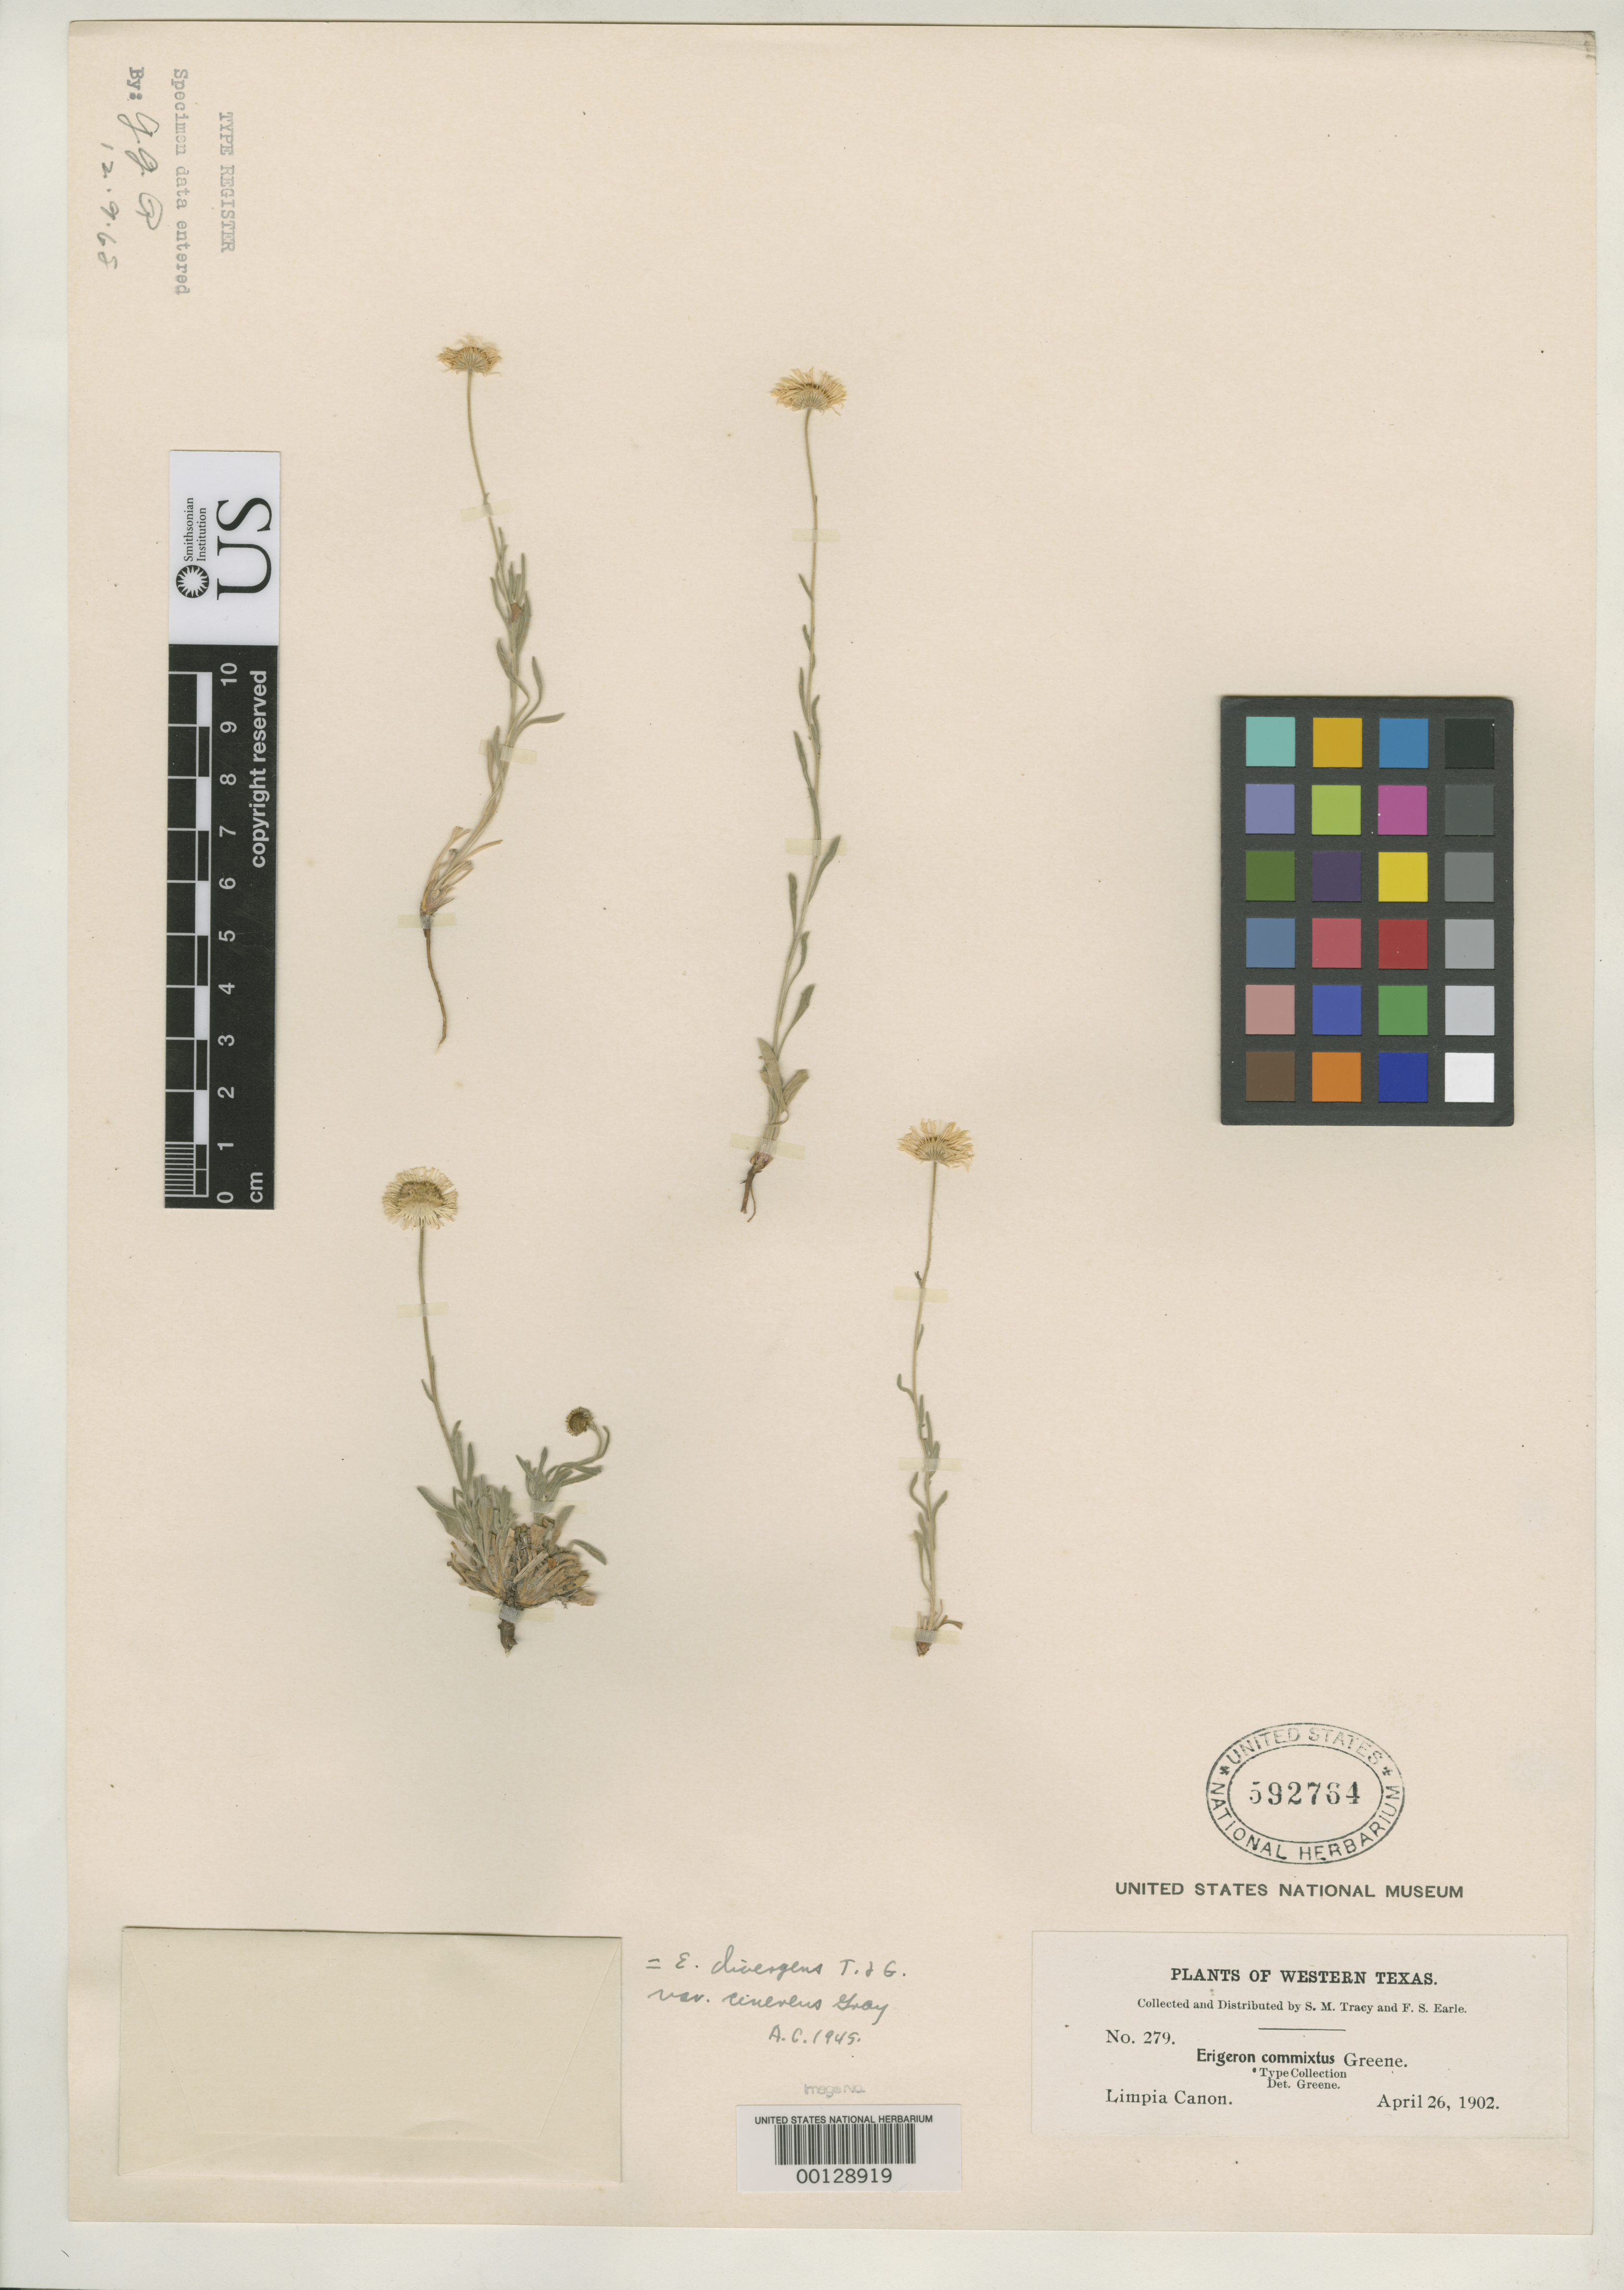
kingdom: Plantae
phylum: Tracheophyta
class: Magnoliopsida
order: Asterales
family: Asteraceae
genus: Erigeron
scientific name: Erigeron commixtus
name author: Greene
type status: Isosyntype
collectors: S. M. Tracy & F. S. Earle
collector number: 279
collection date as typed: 26 Apr 1902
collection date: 1902-04-26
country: United States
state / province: Texas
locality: Limpia Canyon.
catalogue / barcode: US 592764